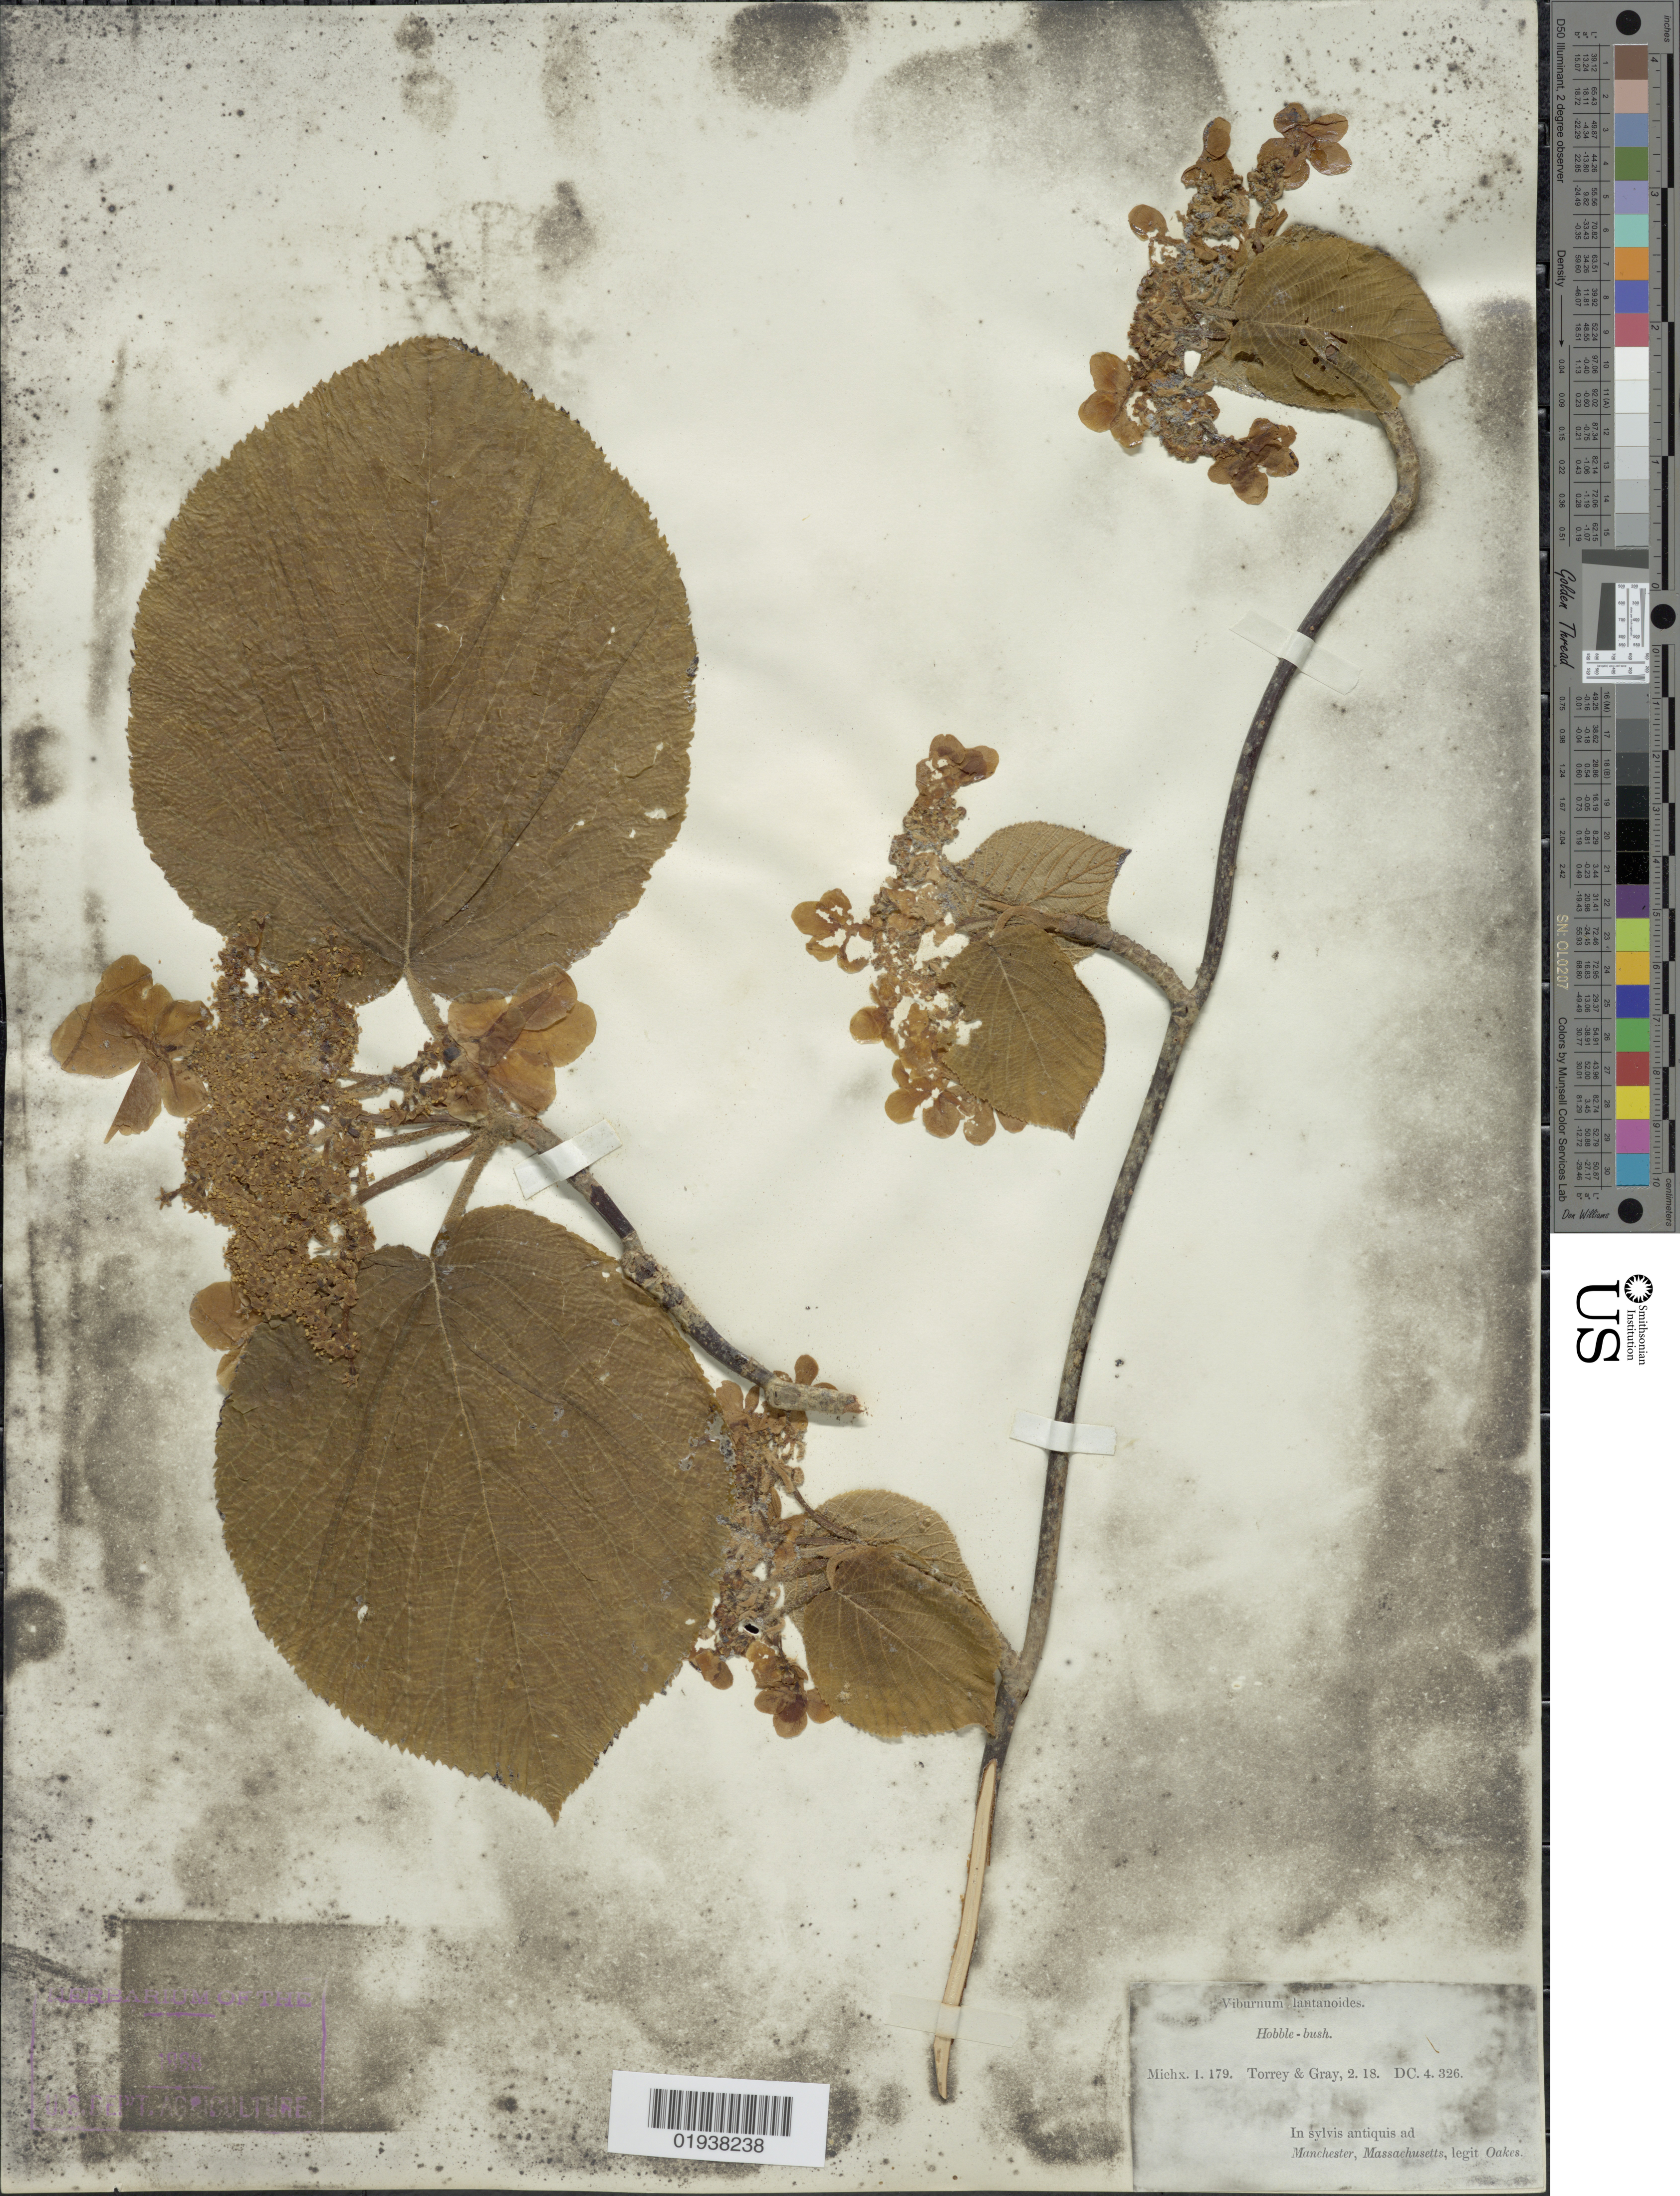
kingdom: Plantae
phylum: Tracheophyta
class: Magnoliopsida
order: Dipsacales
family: Viburnaceae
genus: Viburnum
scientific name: Viburnum alnifolium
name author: Marshall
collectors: -. Oakes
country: United States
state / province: Massachusetts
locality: In sylvis antiquis ad Manchester.